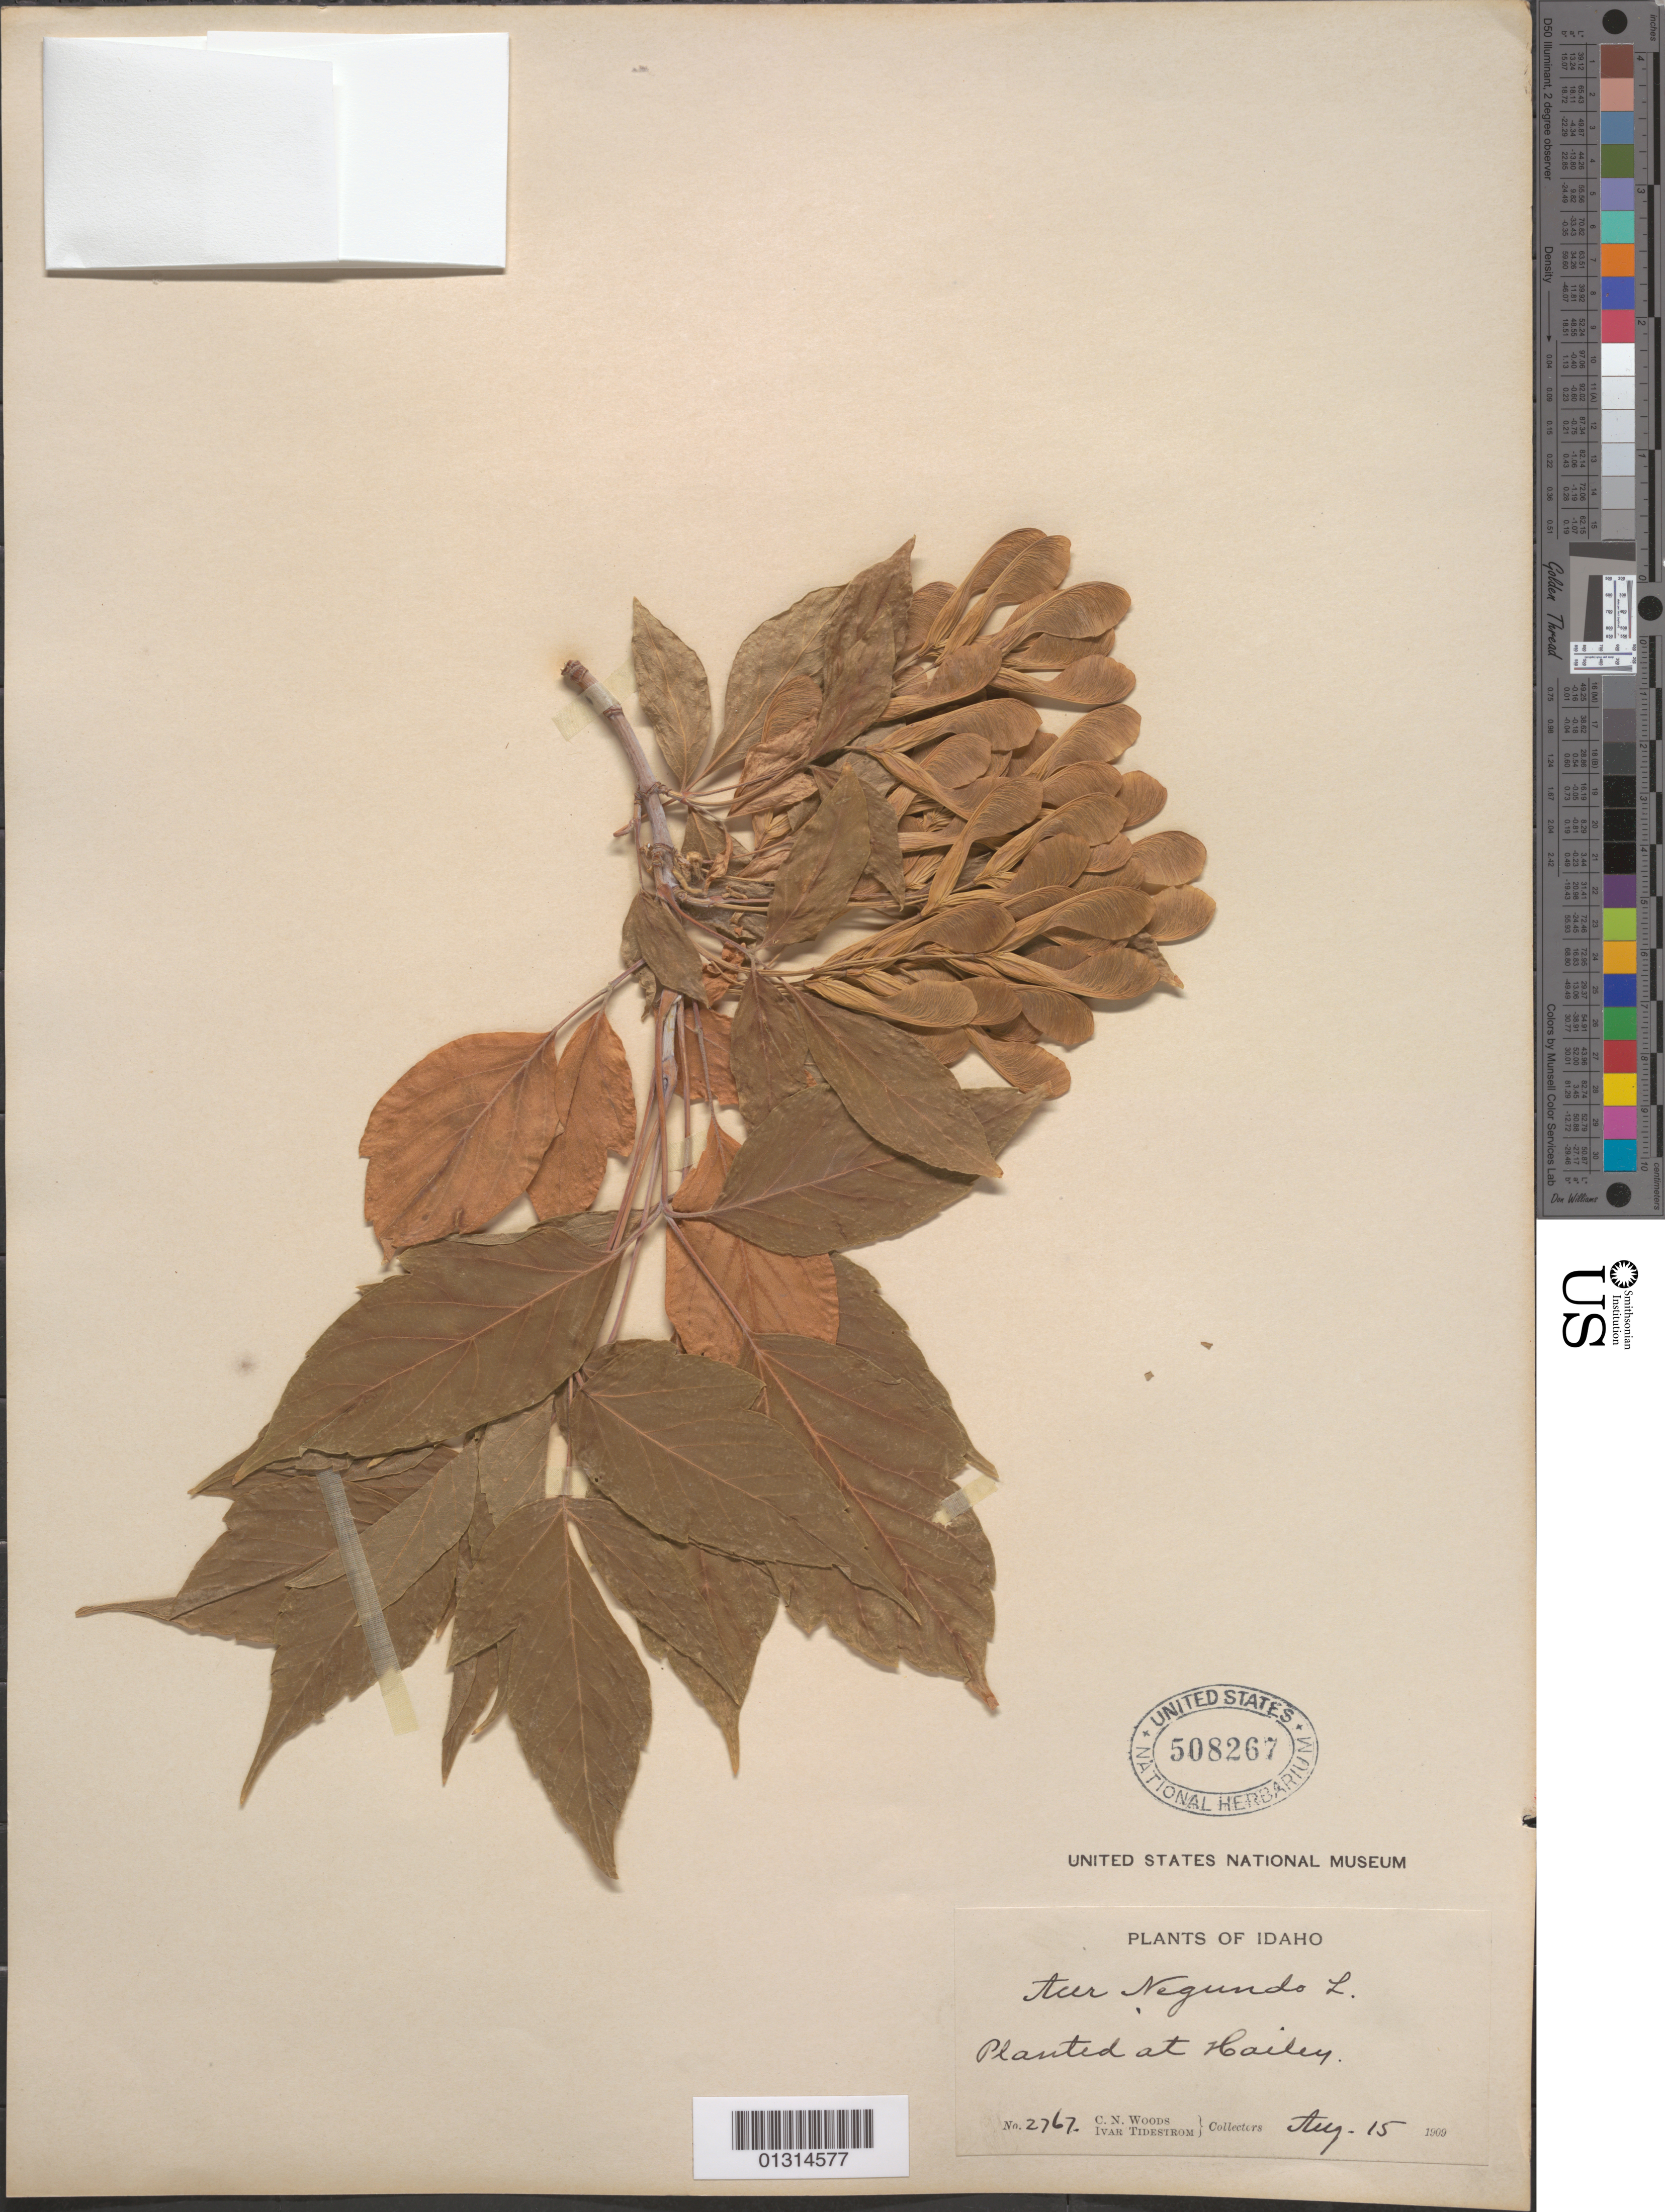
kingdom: Plantae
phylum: Tracheophyta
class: Magnoliopsida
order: Sapindales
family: Sapindaceae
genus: Acer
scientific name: Acer negundo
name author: L.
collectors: C. Woods & I. F. Tidestrom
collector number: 2767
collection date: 1909-08-15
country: United States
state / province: Idaho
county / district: Blaine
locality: Hailey.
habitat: Planted.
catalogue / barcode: US 508267